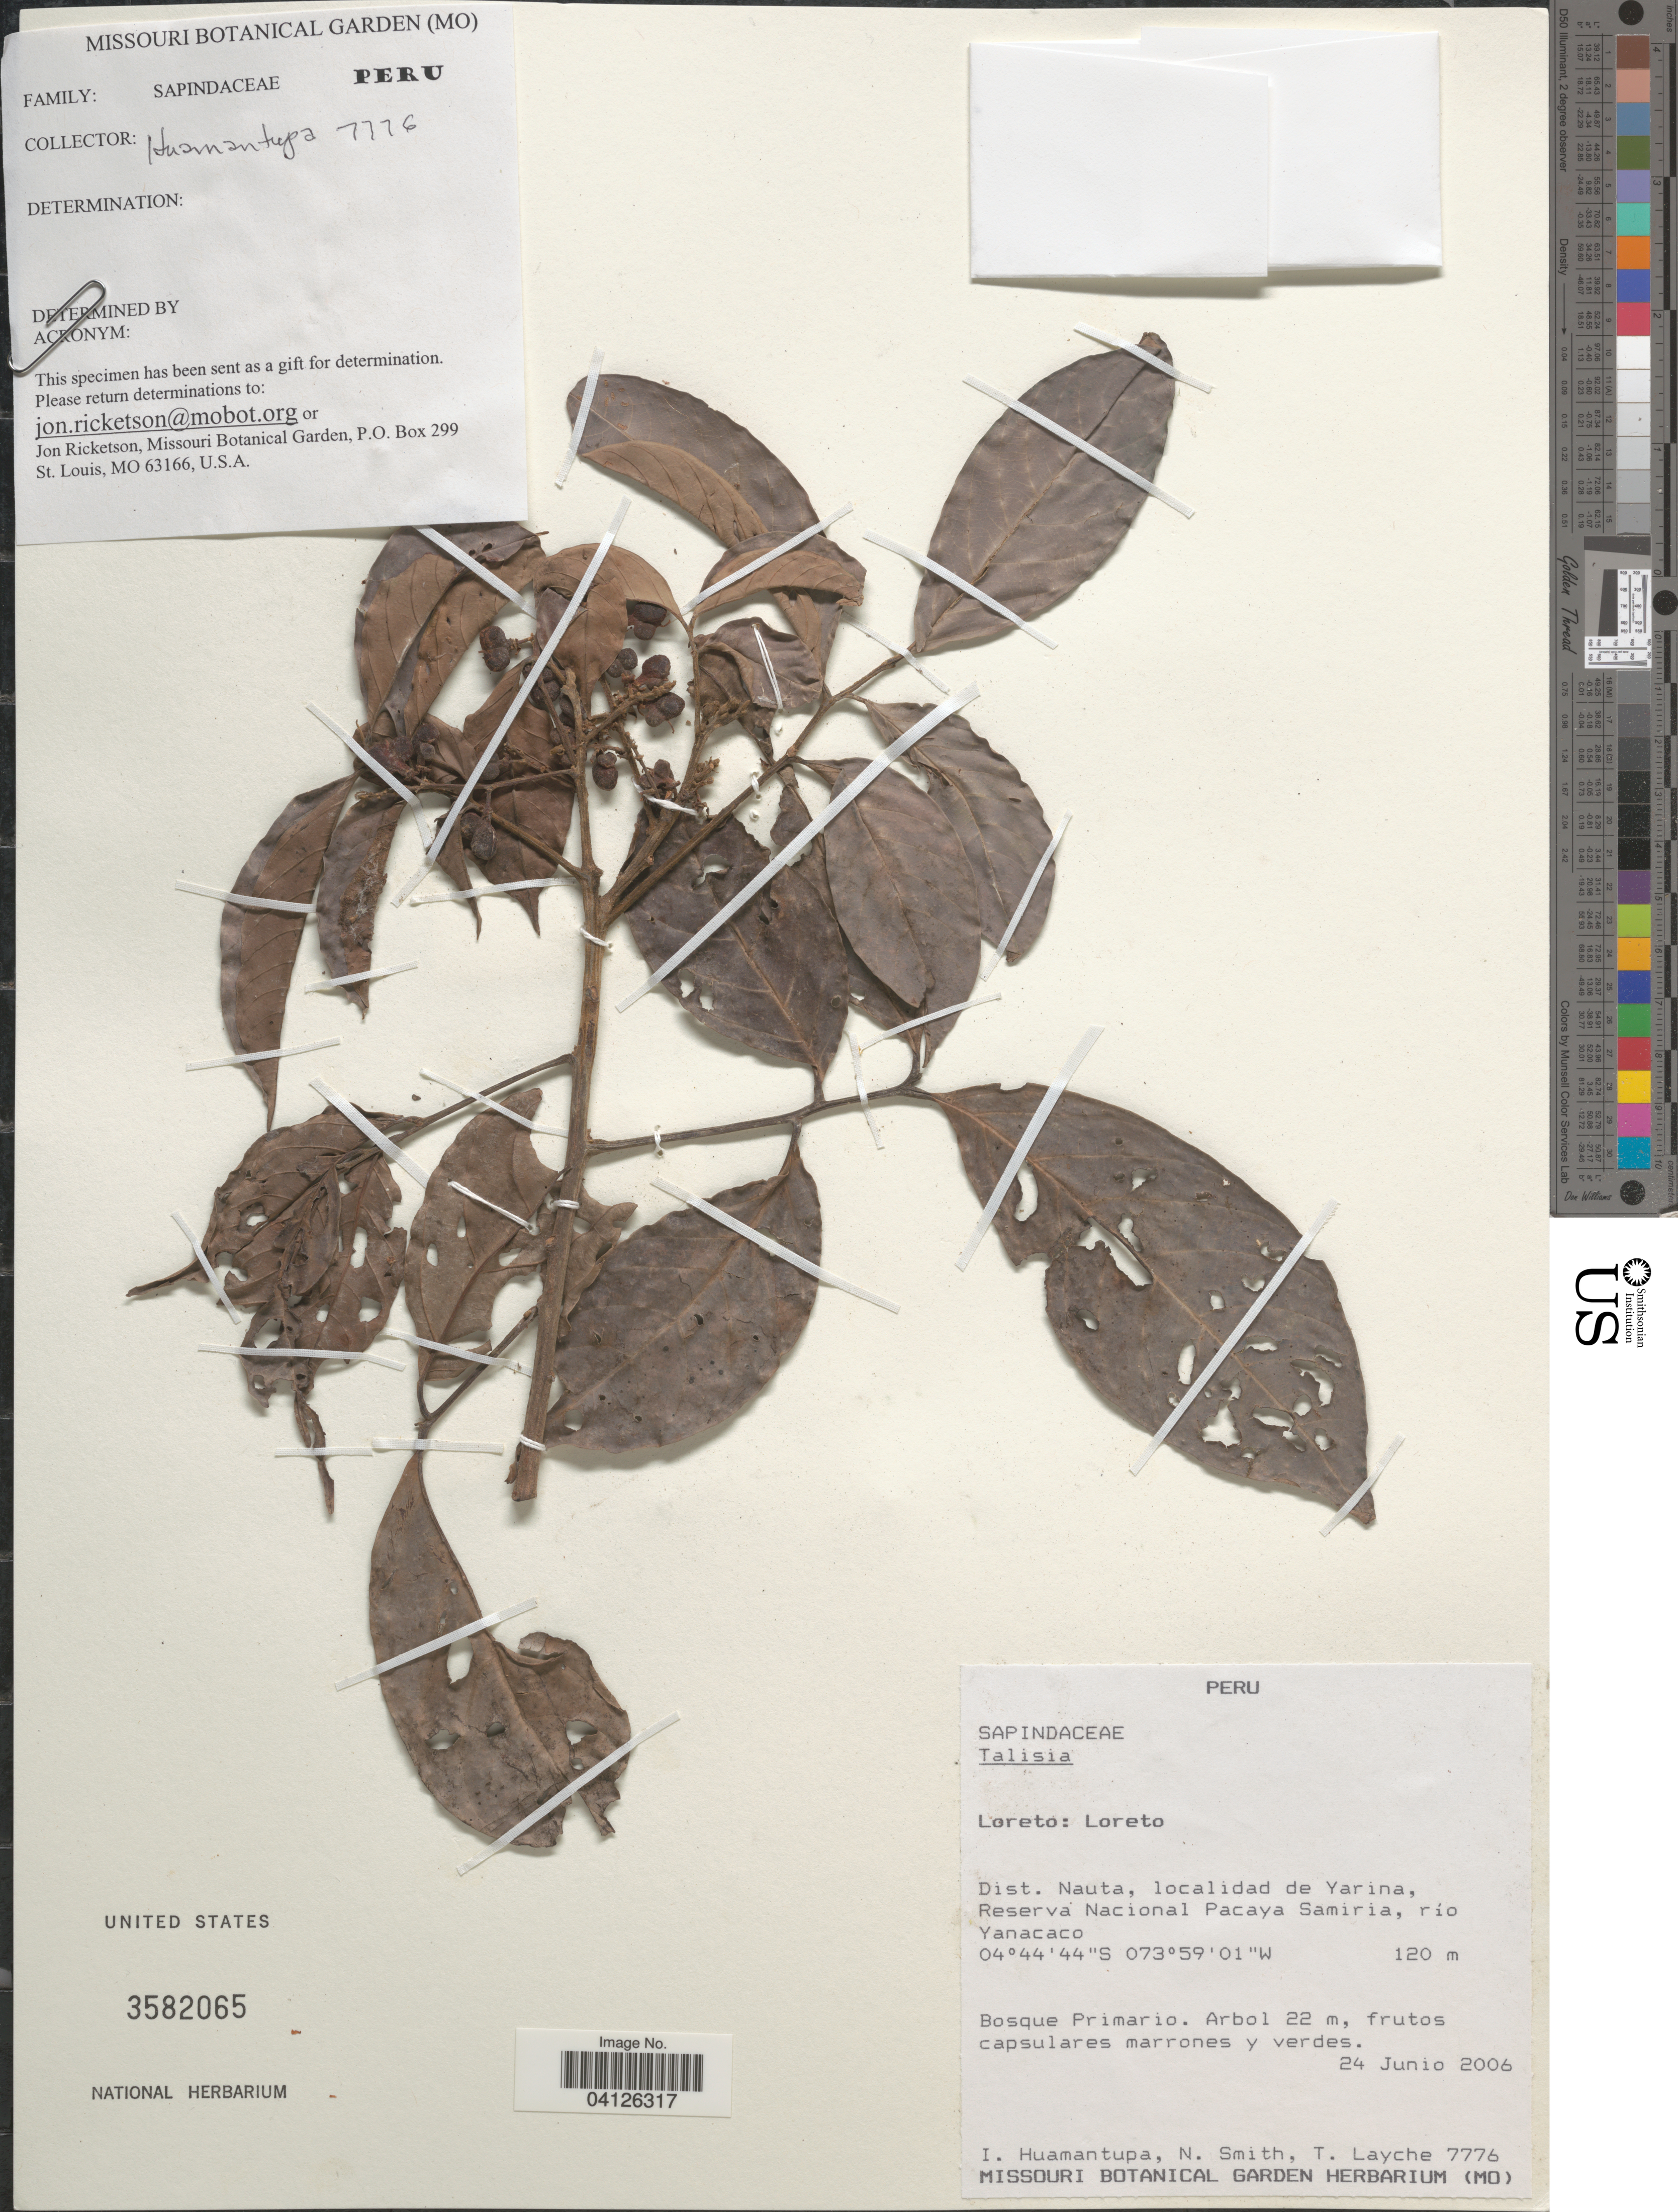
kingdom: Plantae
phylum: Tracheophyta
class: Magnoliopsida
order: Sapindales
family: Sapindaceae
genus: Cupania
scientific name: Cupania macrostylis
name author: (Radlk.) Acev.-Rodr.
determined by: Acevedo-Rodriguez, P., (US), Smithsonian Institution - National Museum of Natural History (UNITED STATES)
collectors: I. Huamantupa, N. Smith & T. Layche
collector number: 7776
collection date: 2006-06-24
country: Peru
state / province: Loreto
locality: Loreto. Dist. Nauta, localidad de Yarina, Reserva Nacional Pacaya Samiria, río Yanacaco.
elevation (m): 120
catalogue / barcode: US 3582065